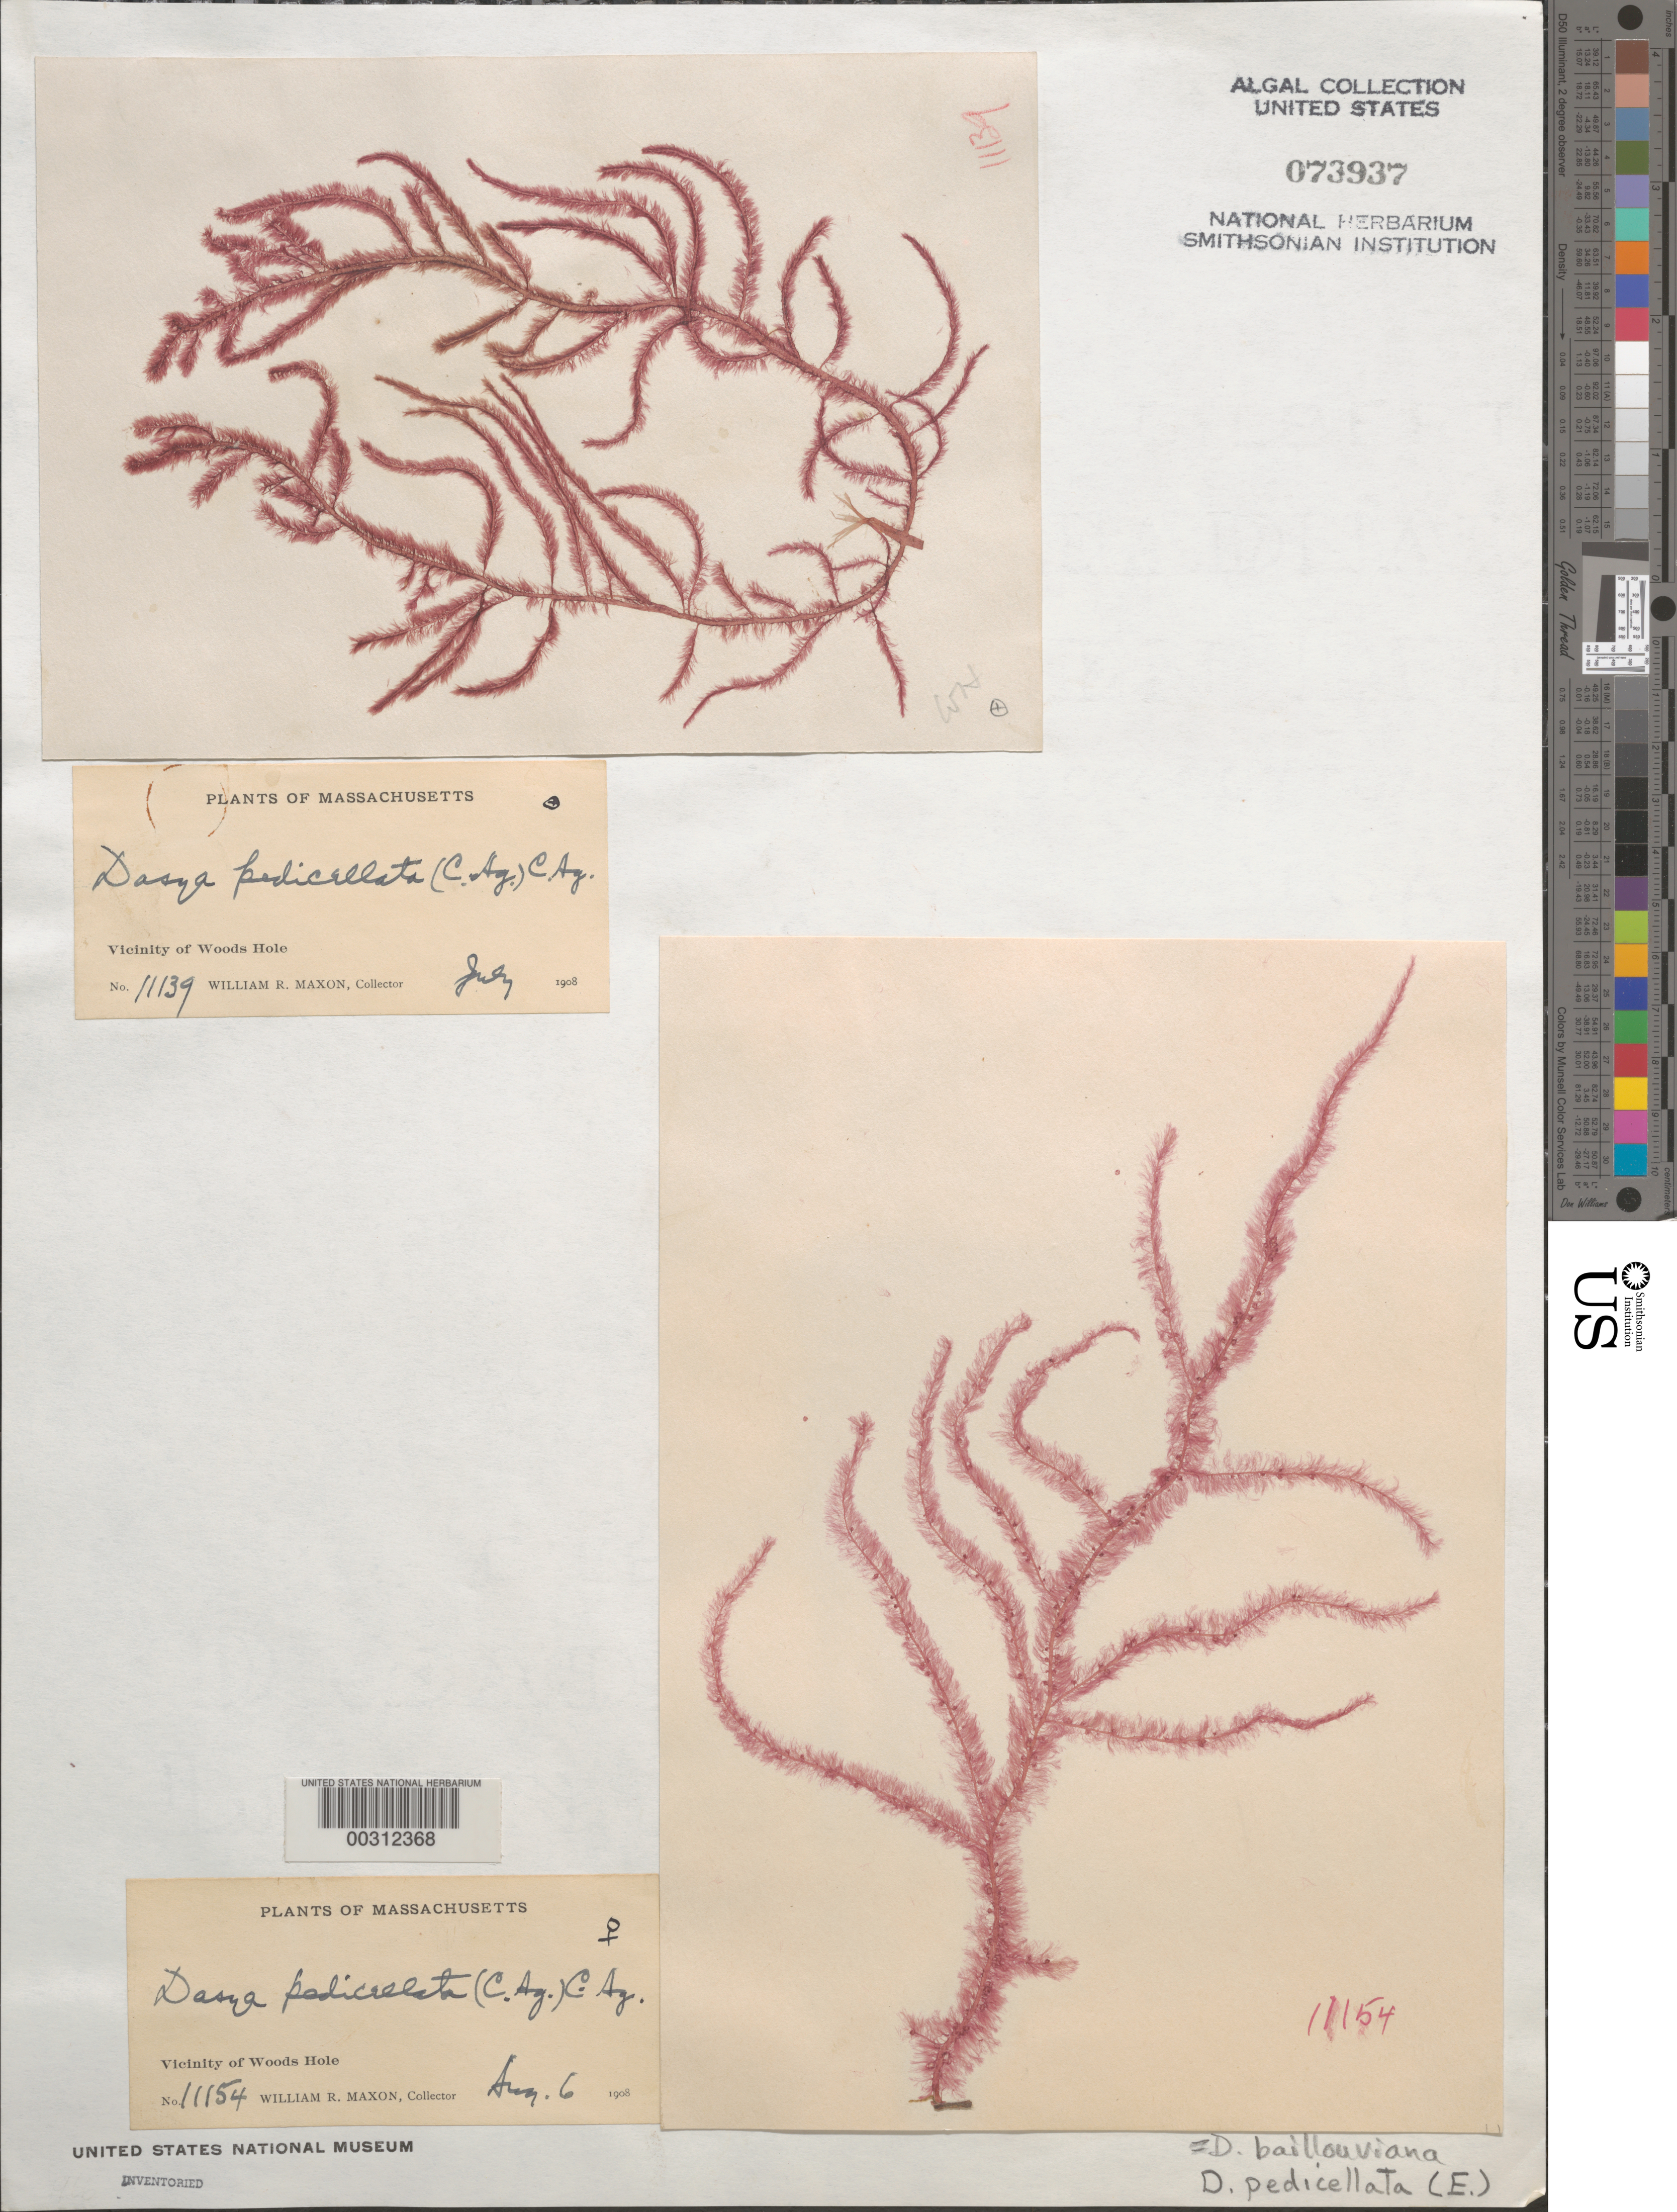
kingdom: Plantae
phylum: Rhodophyta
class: Florideophyceae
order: Ceramiales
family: Dasyaceae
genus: Dasya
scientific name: Dasya pedicellata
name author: (C. Agardh) C. Agardh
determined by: Algae name updating Project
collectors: W. R. Maxon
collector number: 11139 & 11154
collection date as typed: Jul 1908 AND 06 Aug 1908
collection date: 1908-07,1908-08-06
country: United States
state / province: Massachusetts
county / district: Barnstable County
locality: Woods Hole area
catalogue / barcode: US 73937